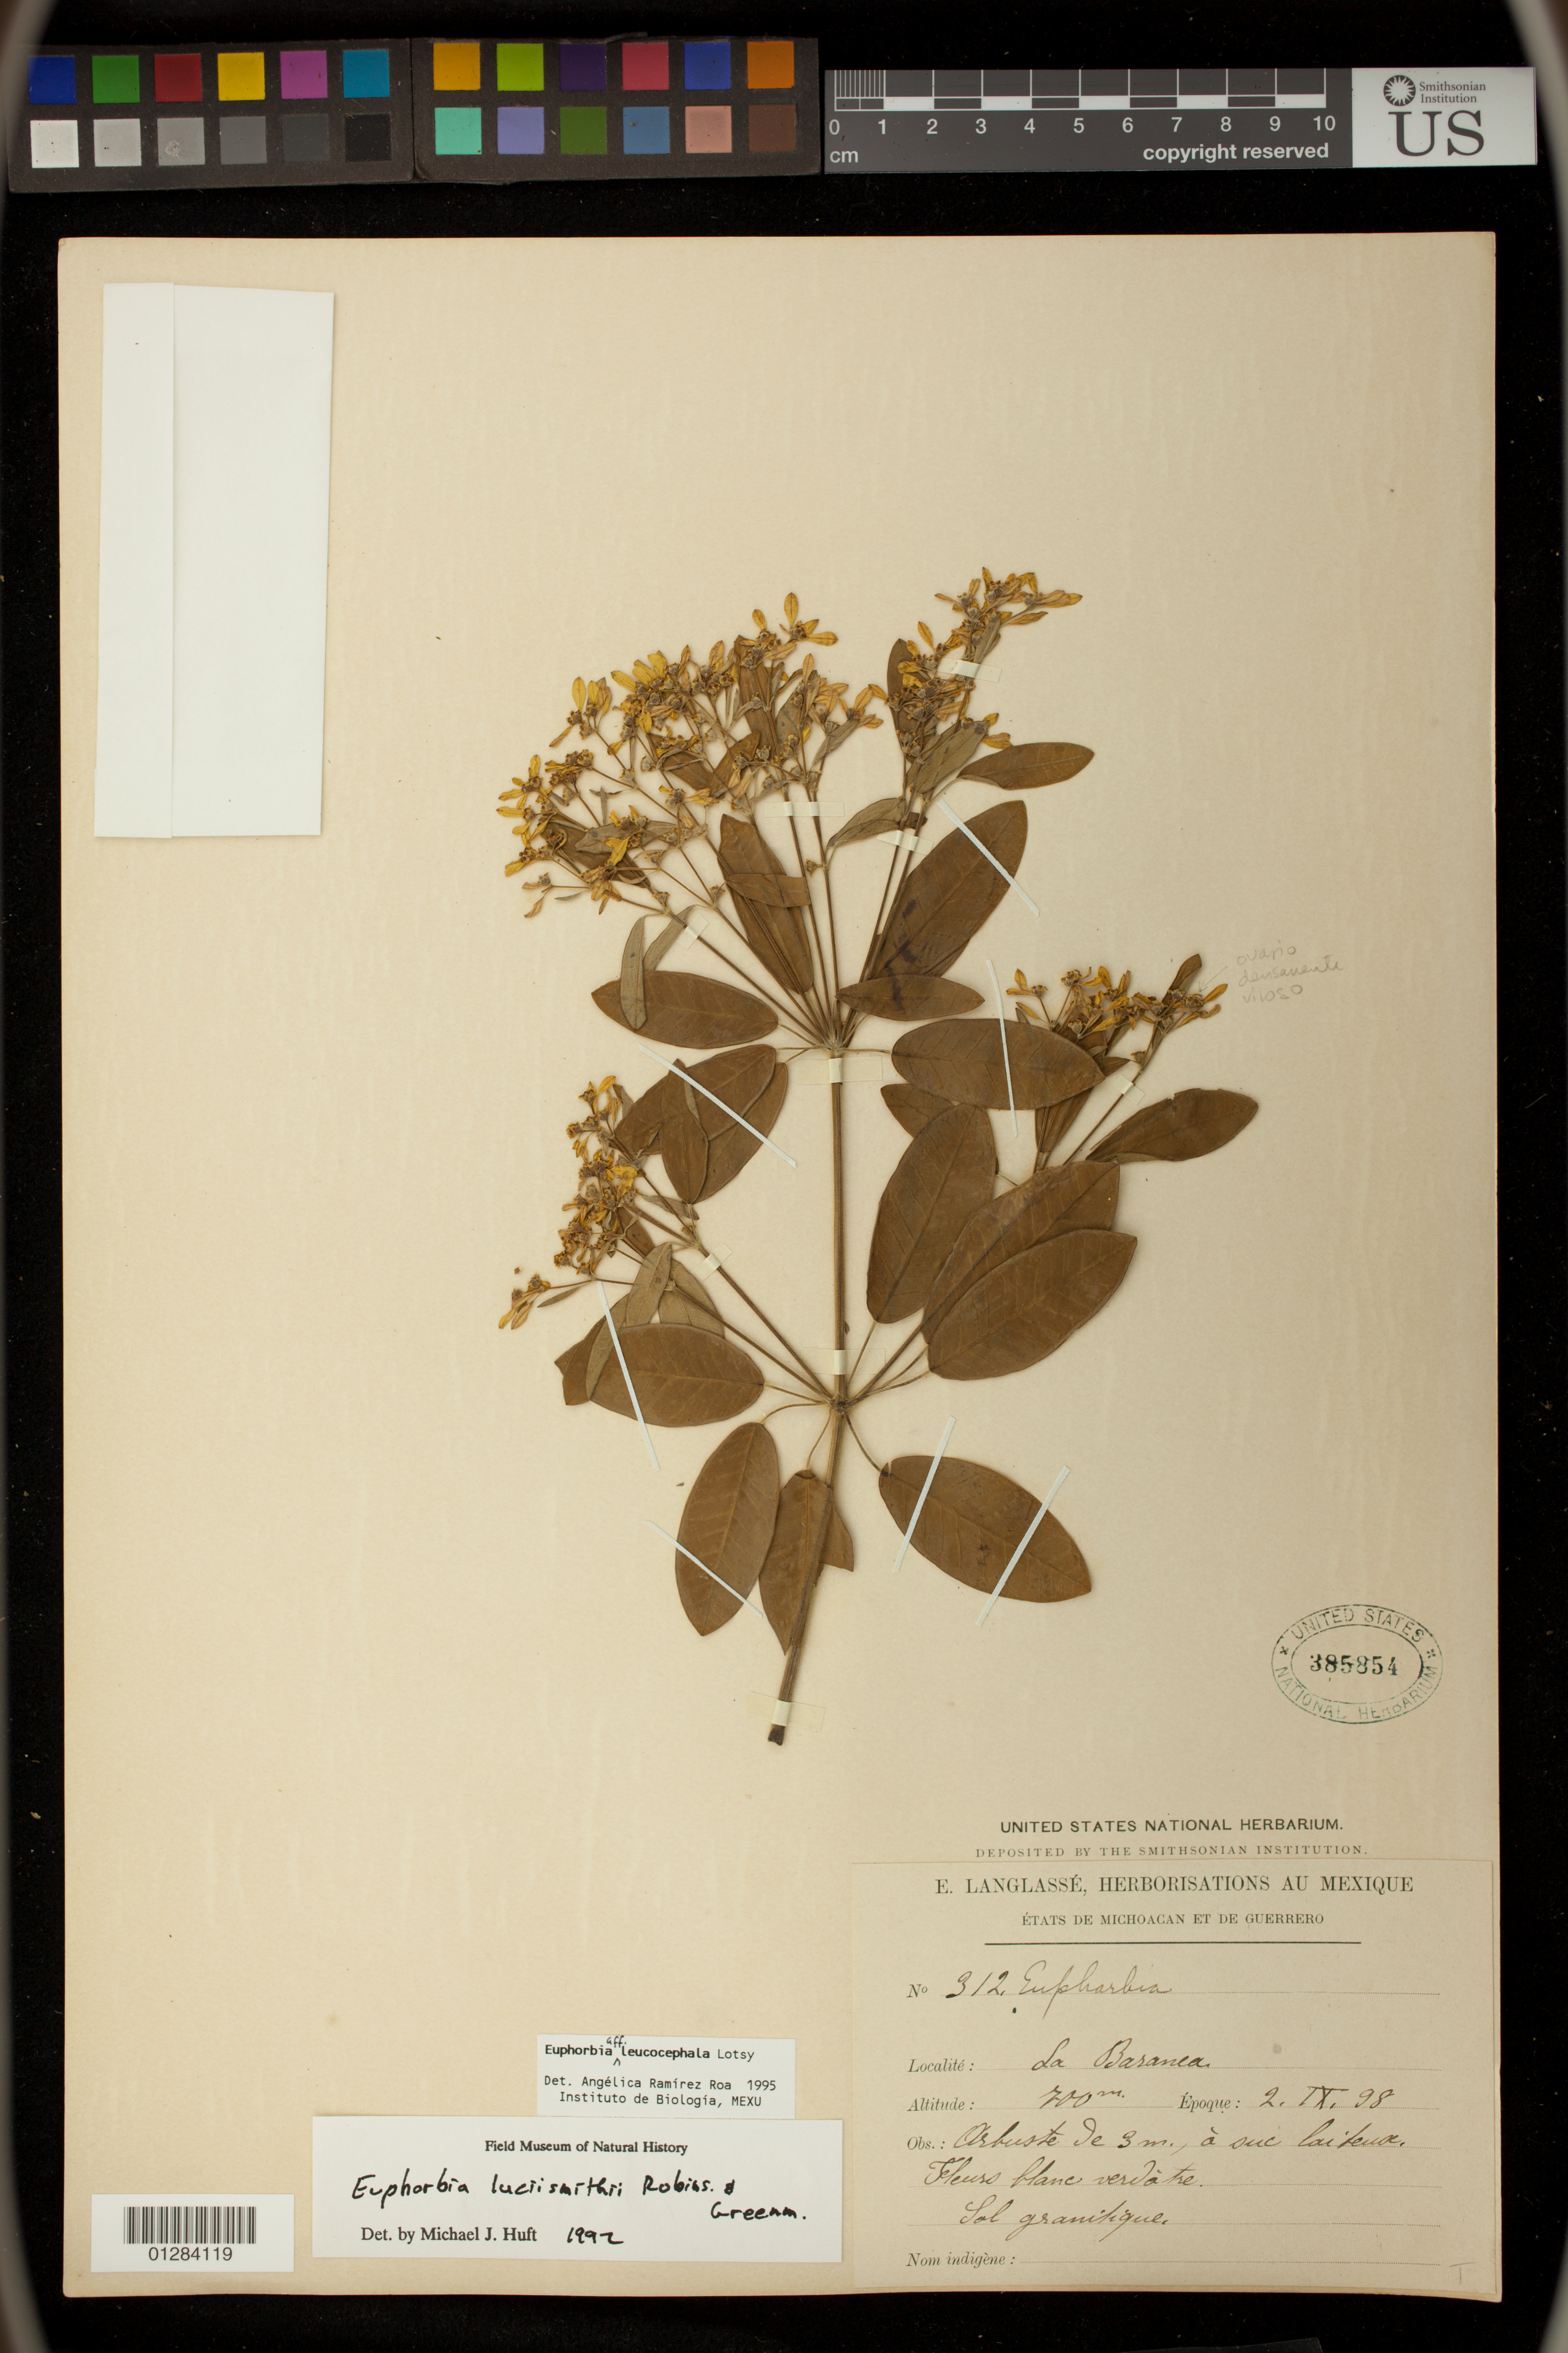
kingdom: Plantae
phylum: Tracheophyta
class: Magnoliopsida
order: Malpighiales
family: Euphorbiaceae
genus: Euphorbia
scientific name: Euphorbia leucocephala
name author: Lotsy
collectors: E. Langlassé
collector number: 312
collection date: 1898-09-02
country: Mexico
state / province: San Luis Potosí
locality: La Baranca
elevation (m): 700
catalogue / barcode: US 385854